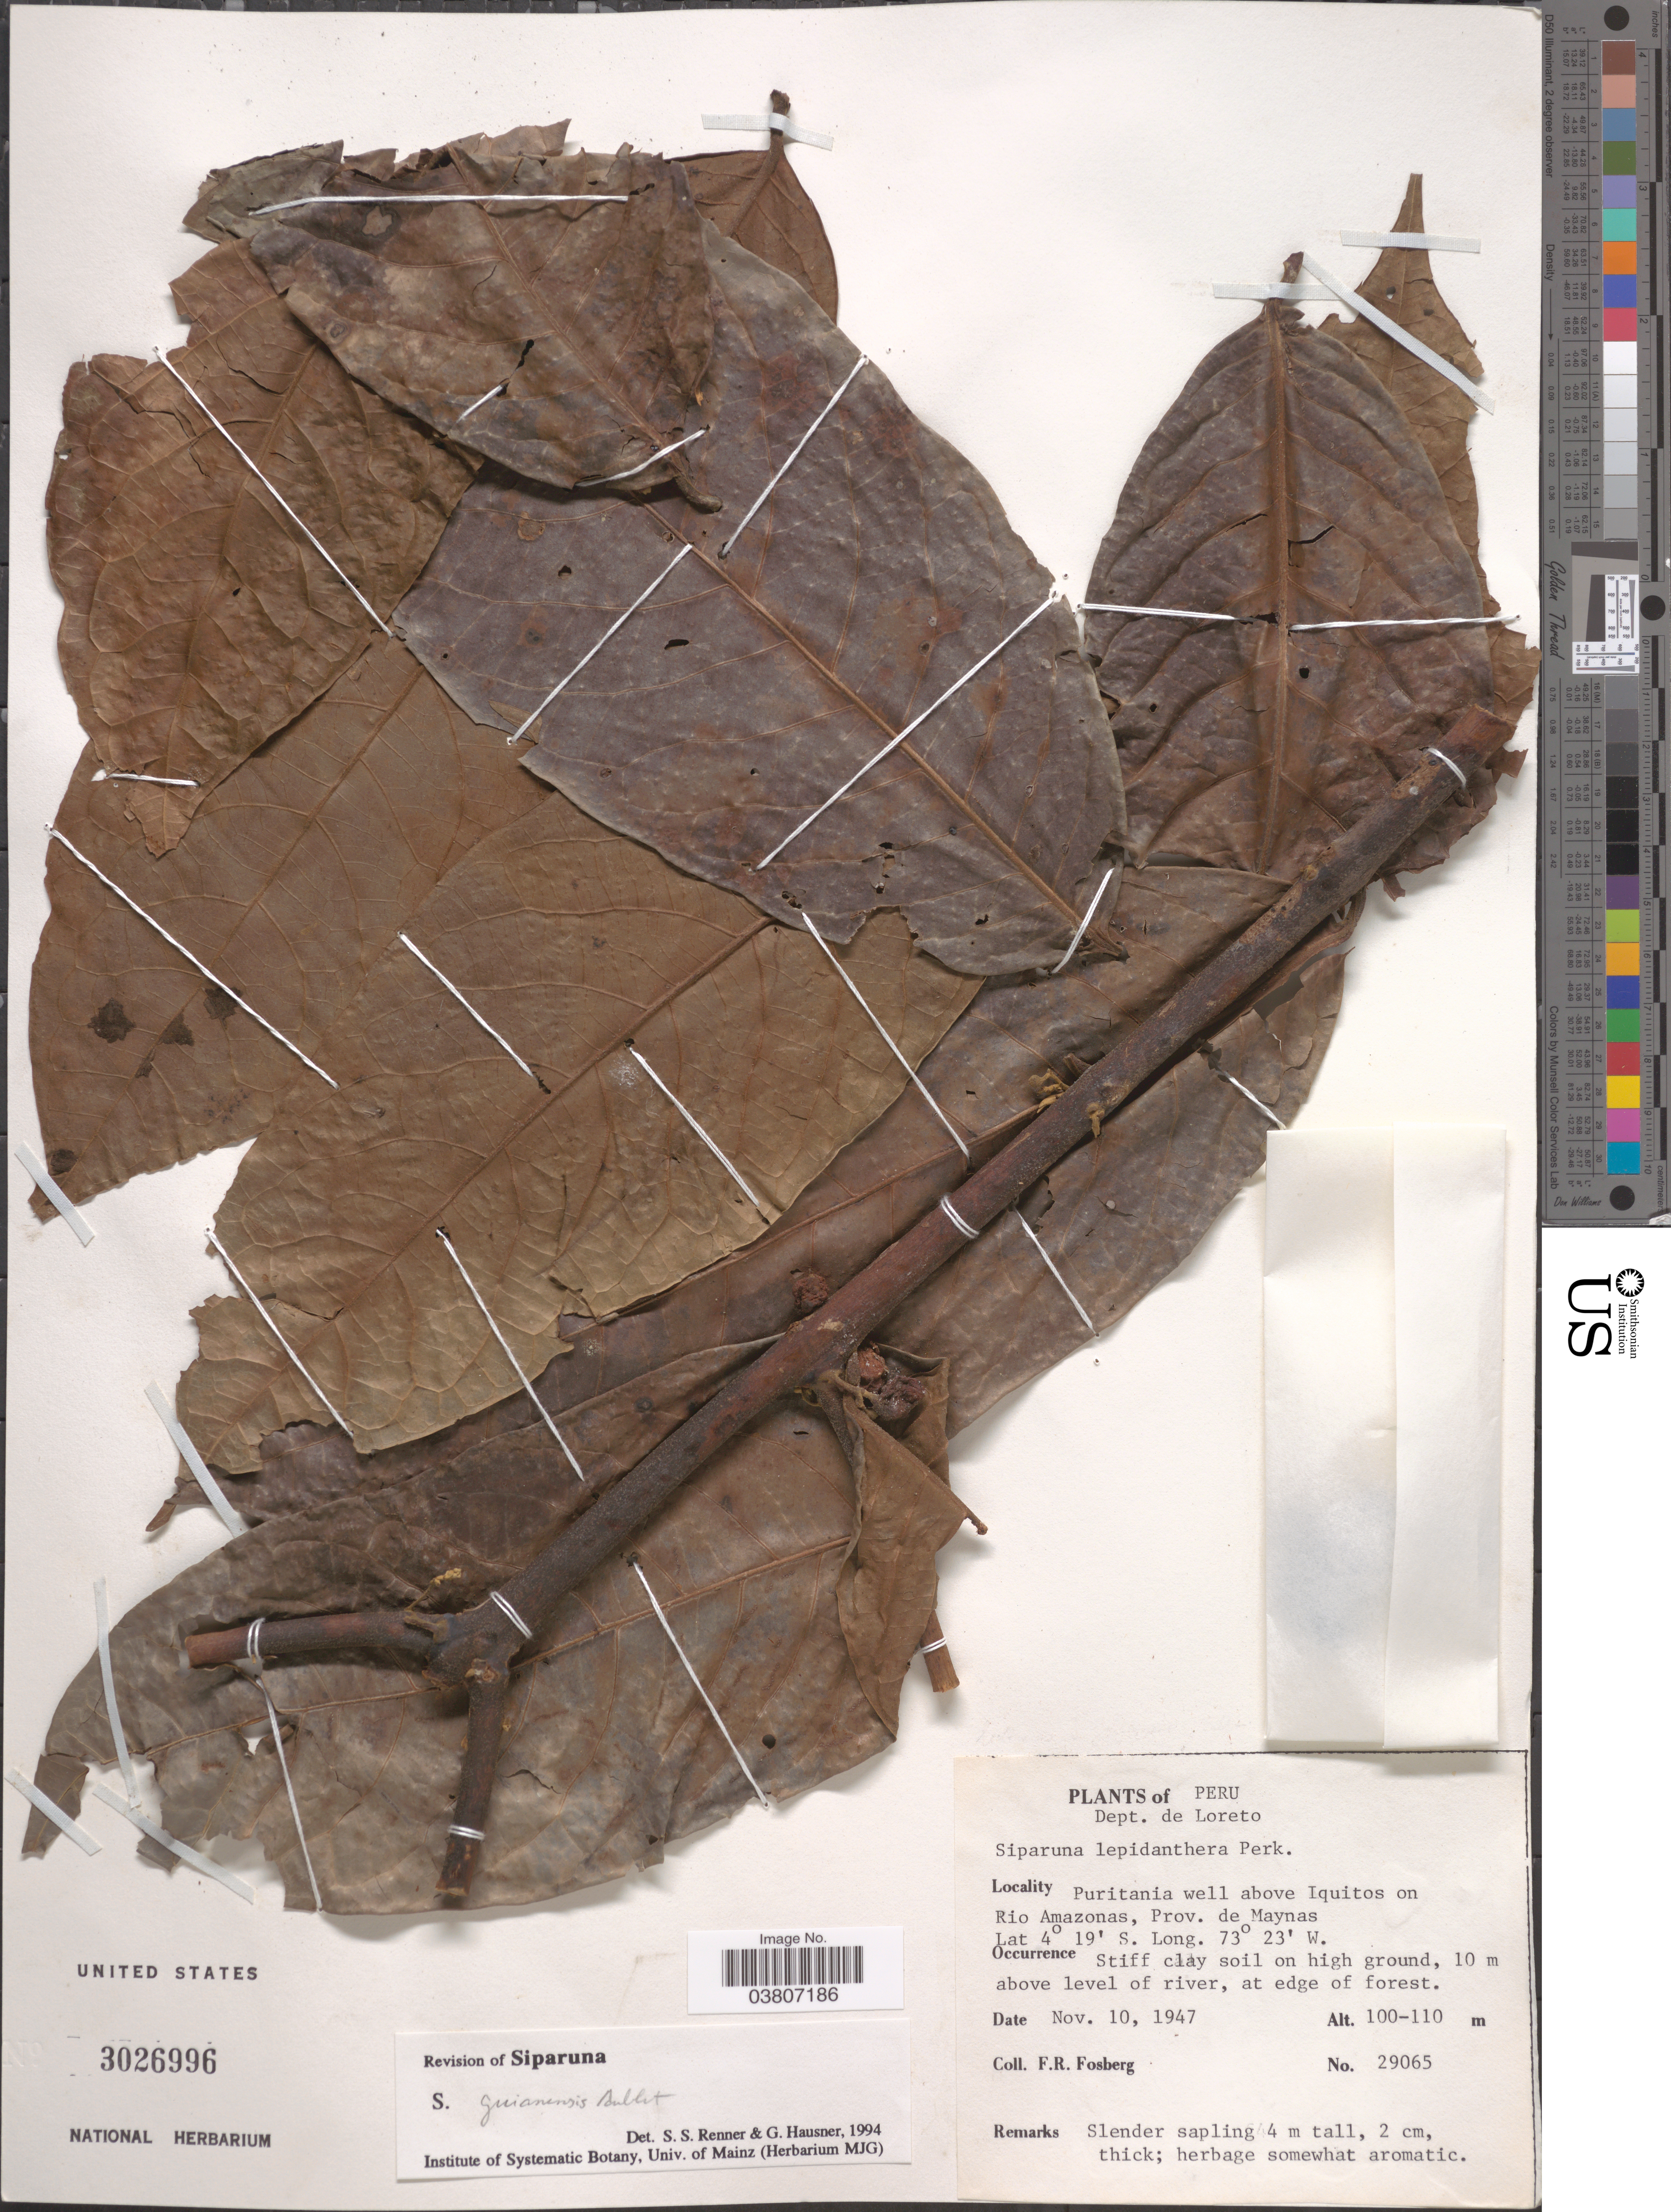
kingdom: Plantae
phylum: Tracheophyta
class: Magnoliopsida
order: Laurales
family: Siparunaceae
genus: Siparuna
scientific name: Siparuna guianensis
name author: Aubl.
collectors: F. R. Fosberg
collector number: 29065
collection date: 1947-11-10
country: Peru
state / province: Loreto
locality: Dept. de Loreto. Puritania well above Iquitos on Rio Amazonas, Prov. de Maynas.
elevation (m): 100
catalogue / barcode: US 3026996